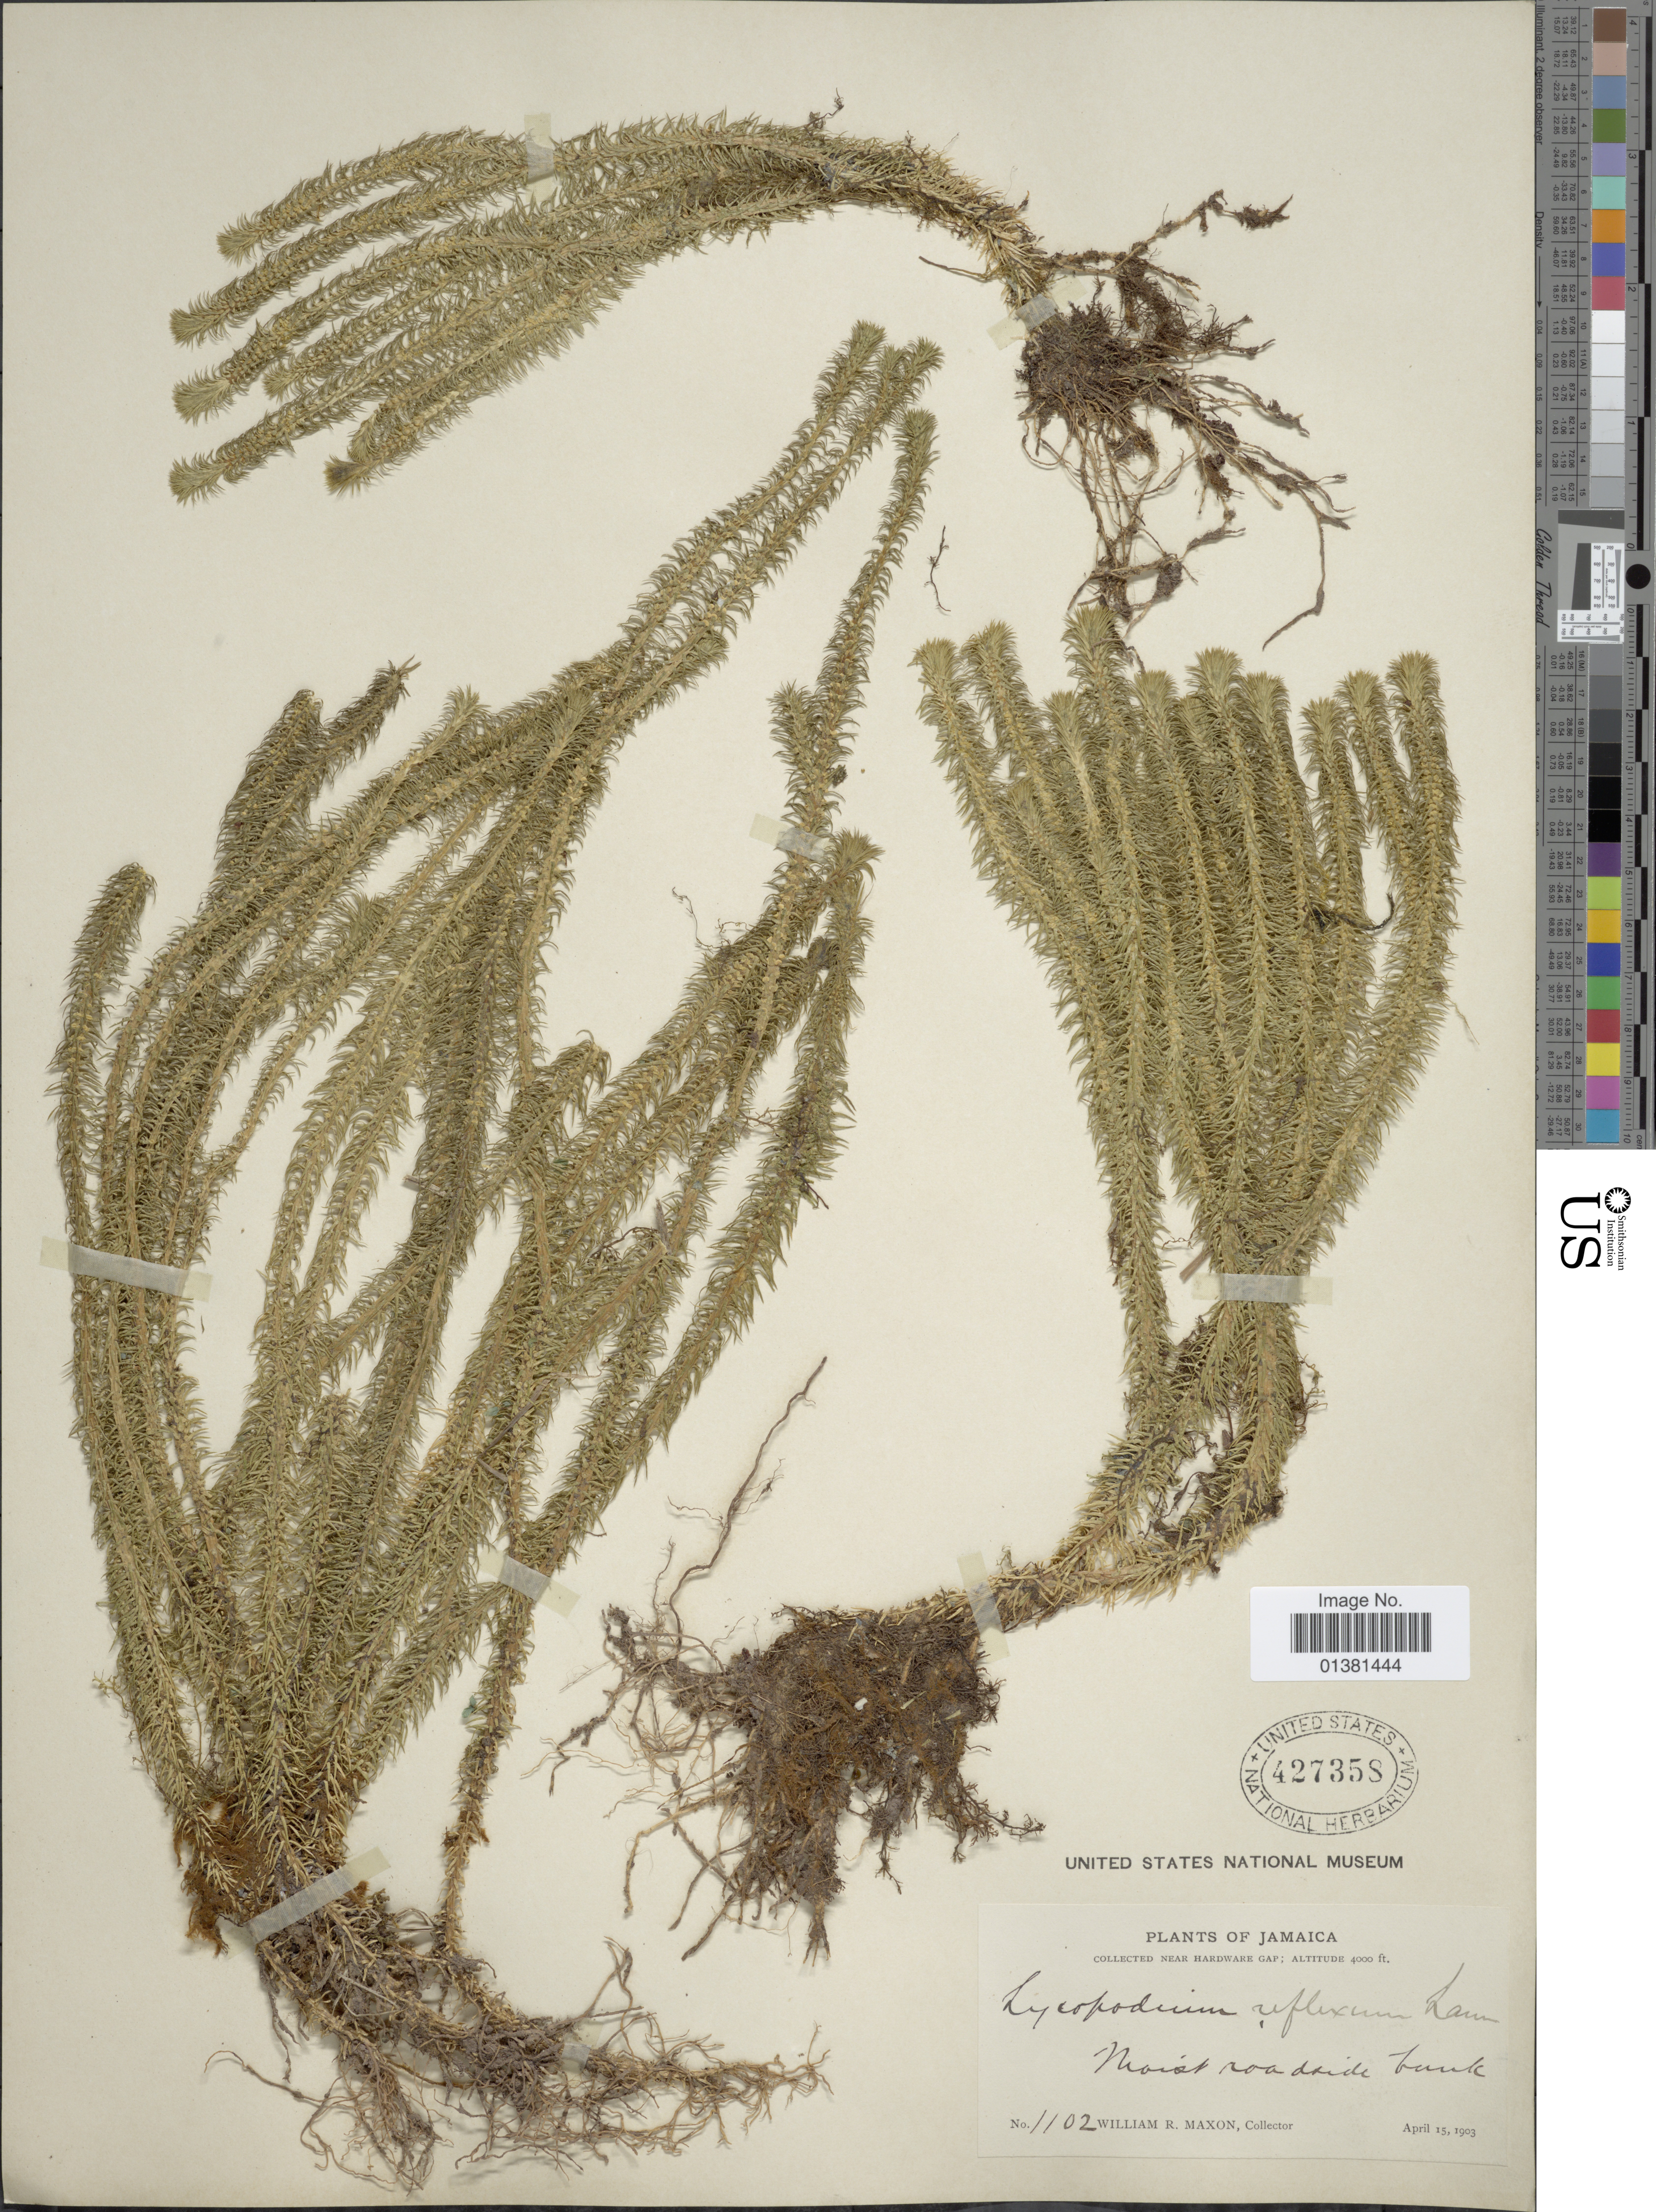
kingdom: Plantae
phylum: Tracheophyta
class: Lycopodiopsida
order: Lycopodiales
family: Lycopodiaceae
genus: Phlegmariurus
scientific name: Phlegmariurus reflexus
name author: (Lam.) B. Øllg.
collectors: W. R. Maxon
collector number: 1102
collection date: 1903-04-15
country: Jamaica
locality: Near Hardware Gap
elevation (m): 1219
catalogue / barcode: US 427358